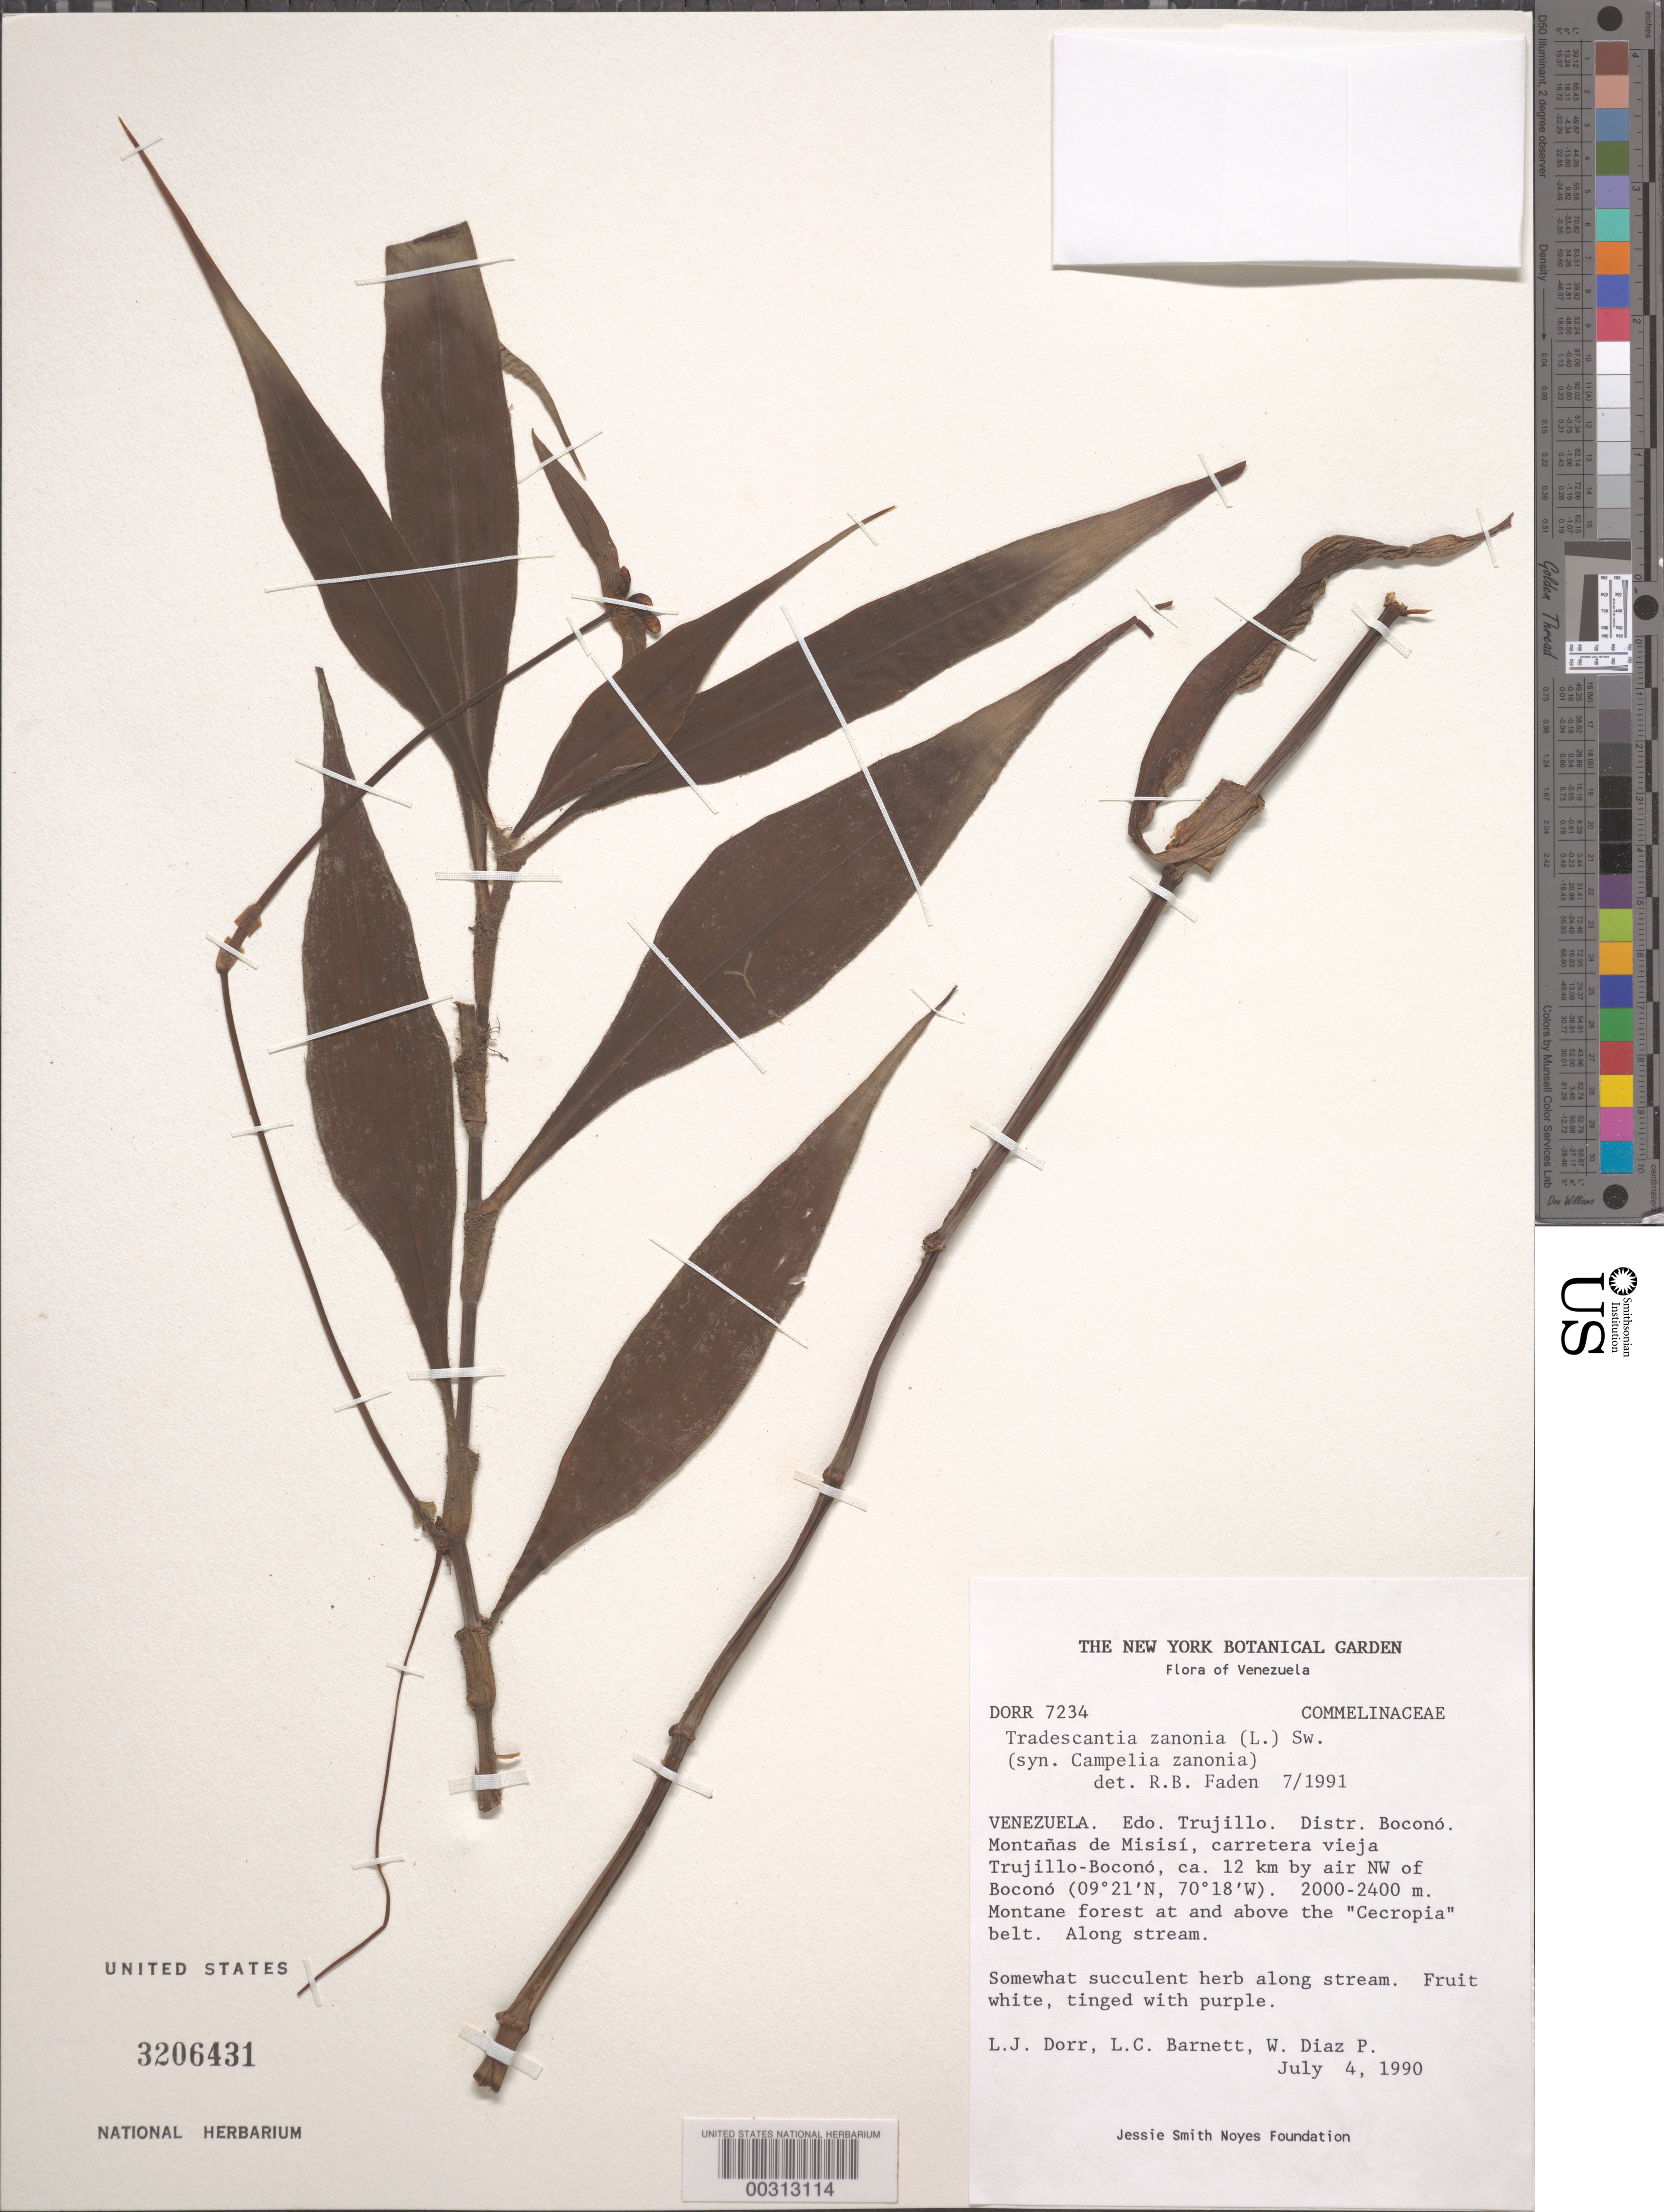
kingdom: Plantae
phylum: Tracheophyta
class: Liliopsida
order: Commelinales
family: Commelinaceae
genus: Tradescantia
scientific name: Tradescantia zanonia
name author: (L.) Sw.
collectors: L. J. Dorr, L. C. Barnett & W. Díaz P.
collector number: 7234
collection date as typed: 04 Jul 1990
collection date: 1990-07-04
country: Venezuela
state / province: Trujillo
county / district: Bocono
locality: Montañas de Misisi, carretera vieja Trujillo-Boconó, ca. 12 km by air NW of Boconó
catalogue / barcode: US 3206431